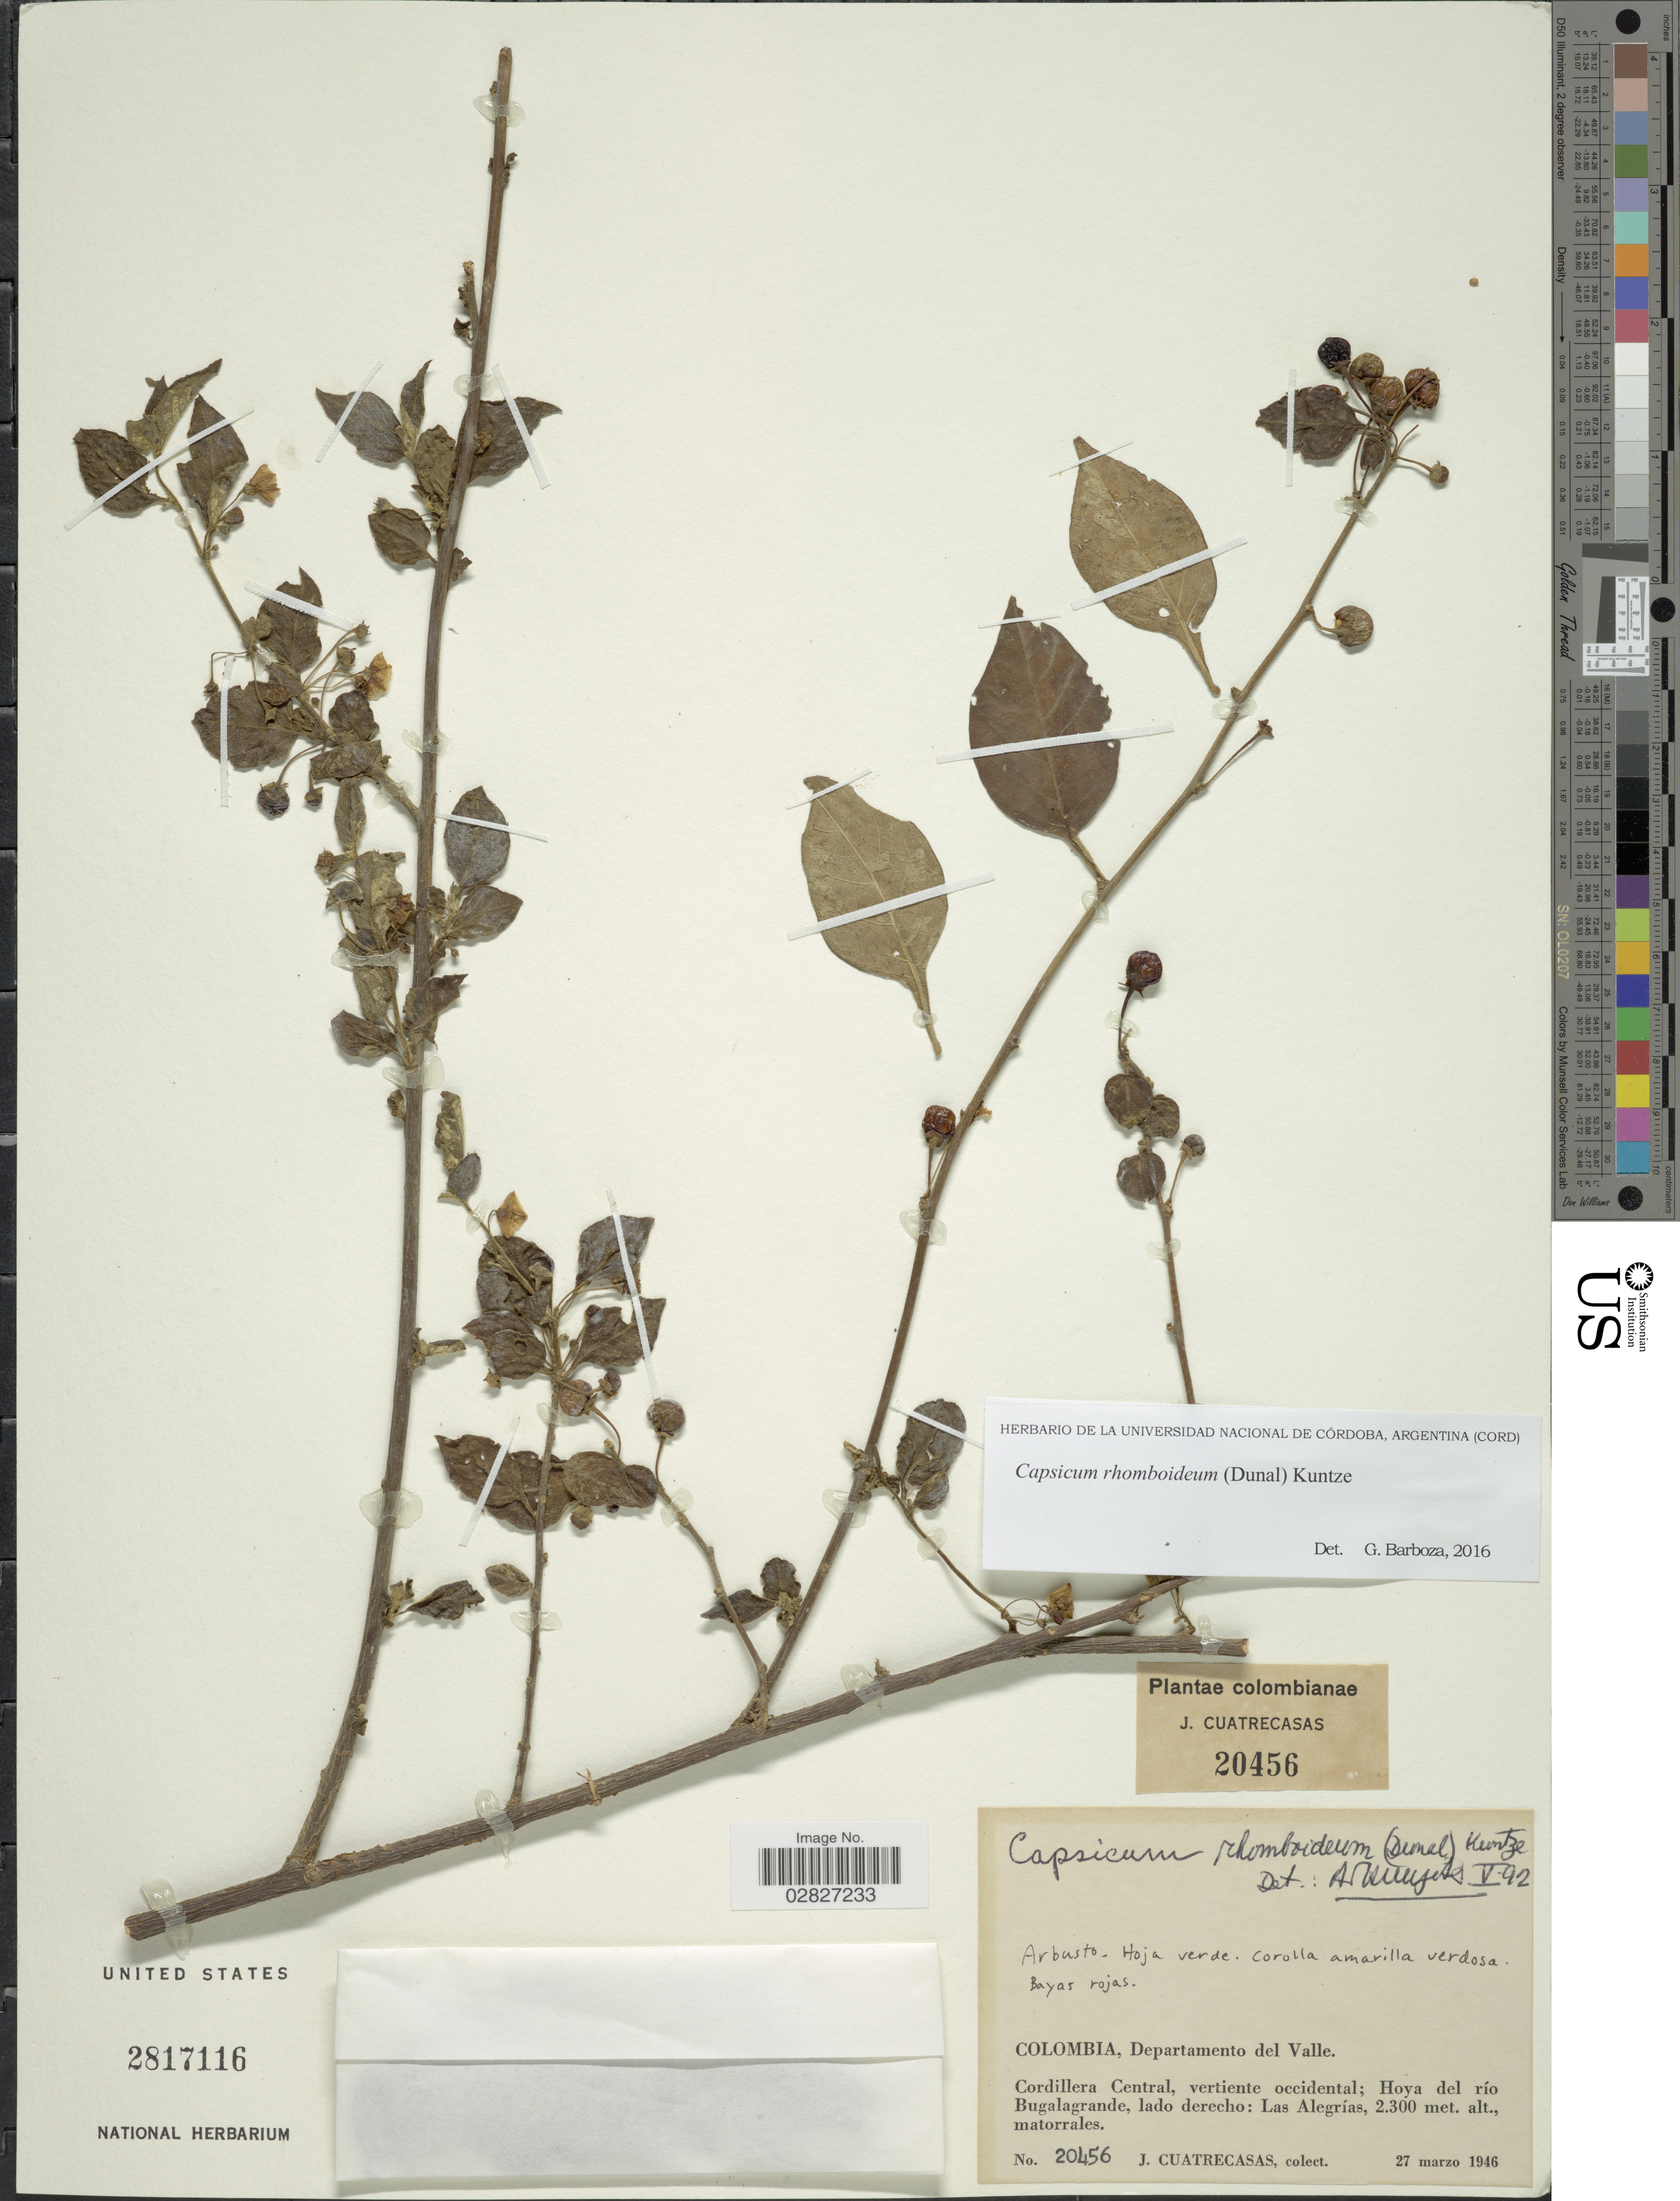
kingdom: Plantae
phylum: Tracheophyta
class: Magnoliopsida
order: Solanales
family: Solanaceae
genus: Capsicum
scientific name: Capsicum rhomboideum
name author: (Humb. & Bonpl. ex Dunal) Kuntze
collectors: J. Cuatrecasas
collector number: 20456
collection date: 1946-03-27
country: Colombia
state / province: Valle del Cauca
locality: Departamento del Valle. Cordillera Central, vertiente occidental; Hoya del río Bugalagrande, lado derecho: Las Alegrías.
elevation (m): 2300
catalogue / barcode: US 2817116